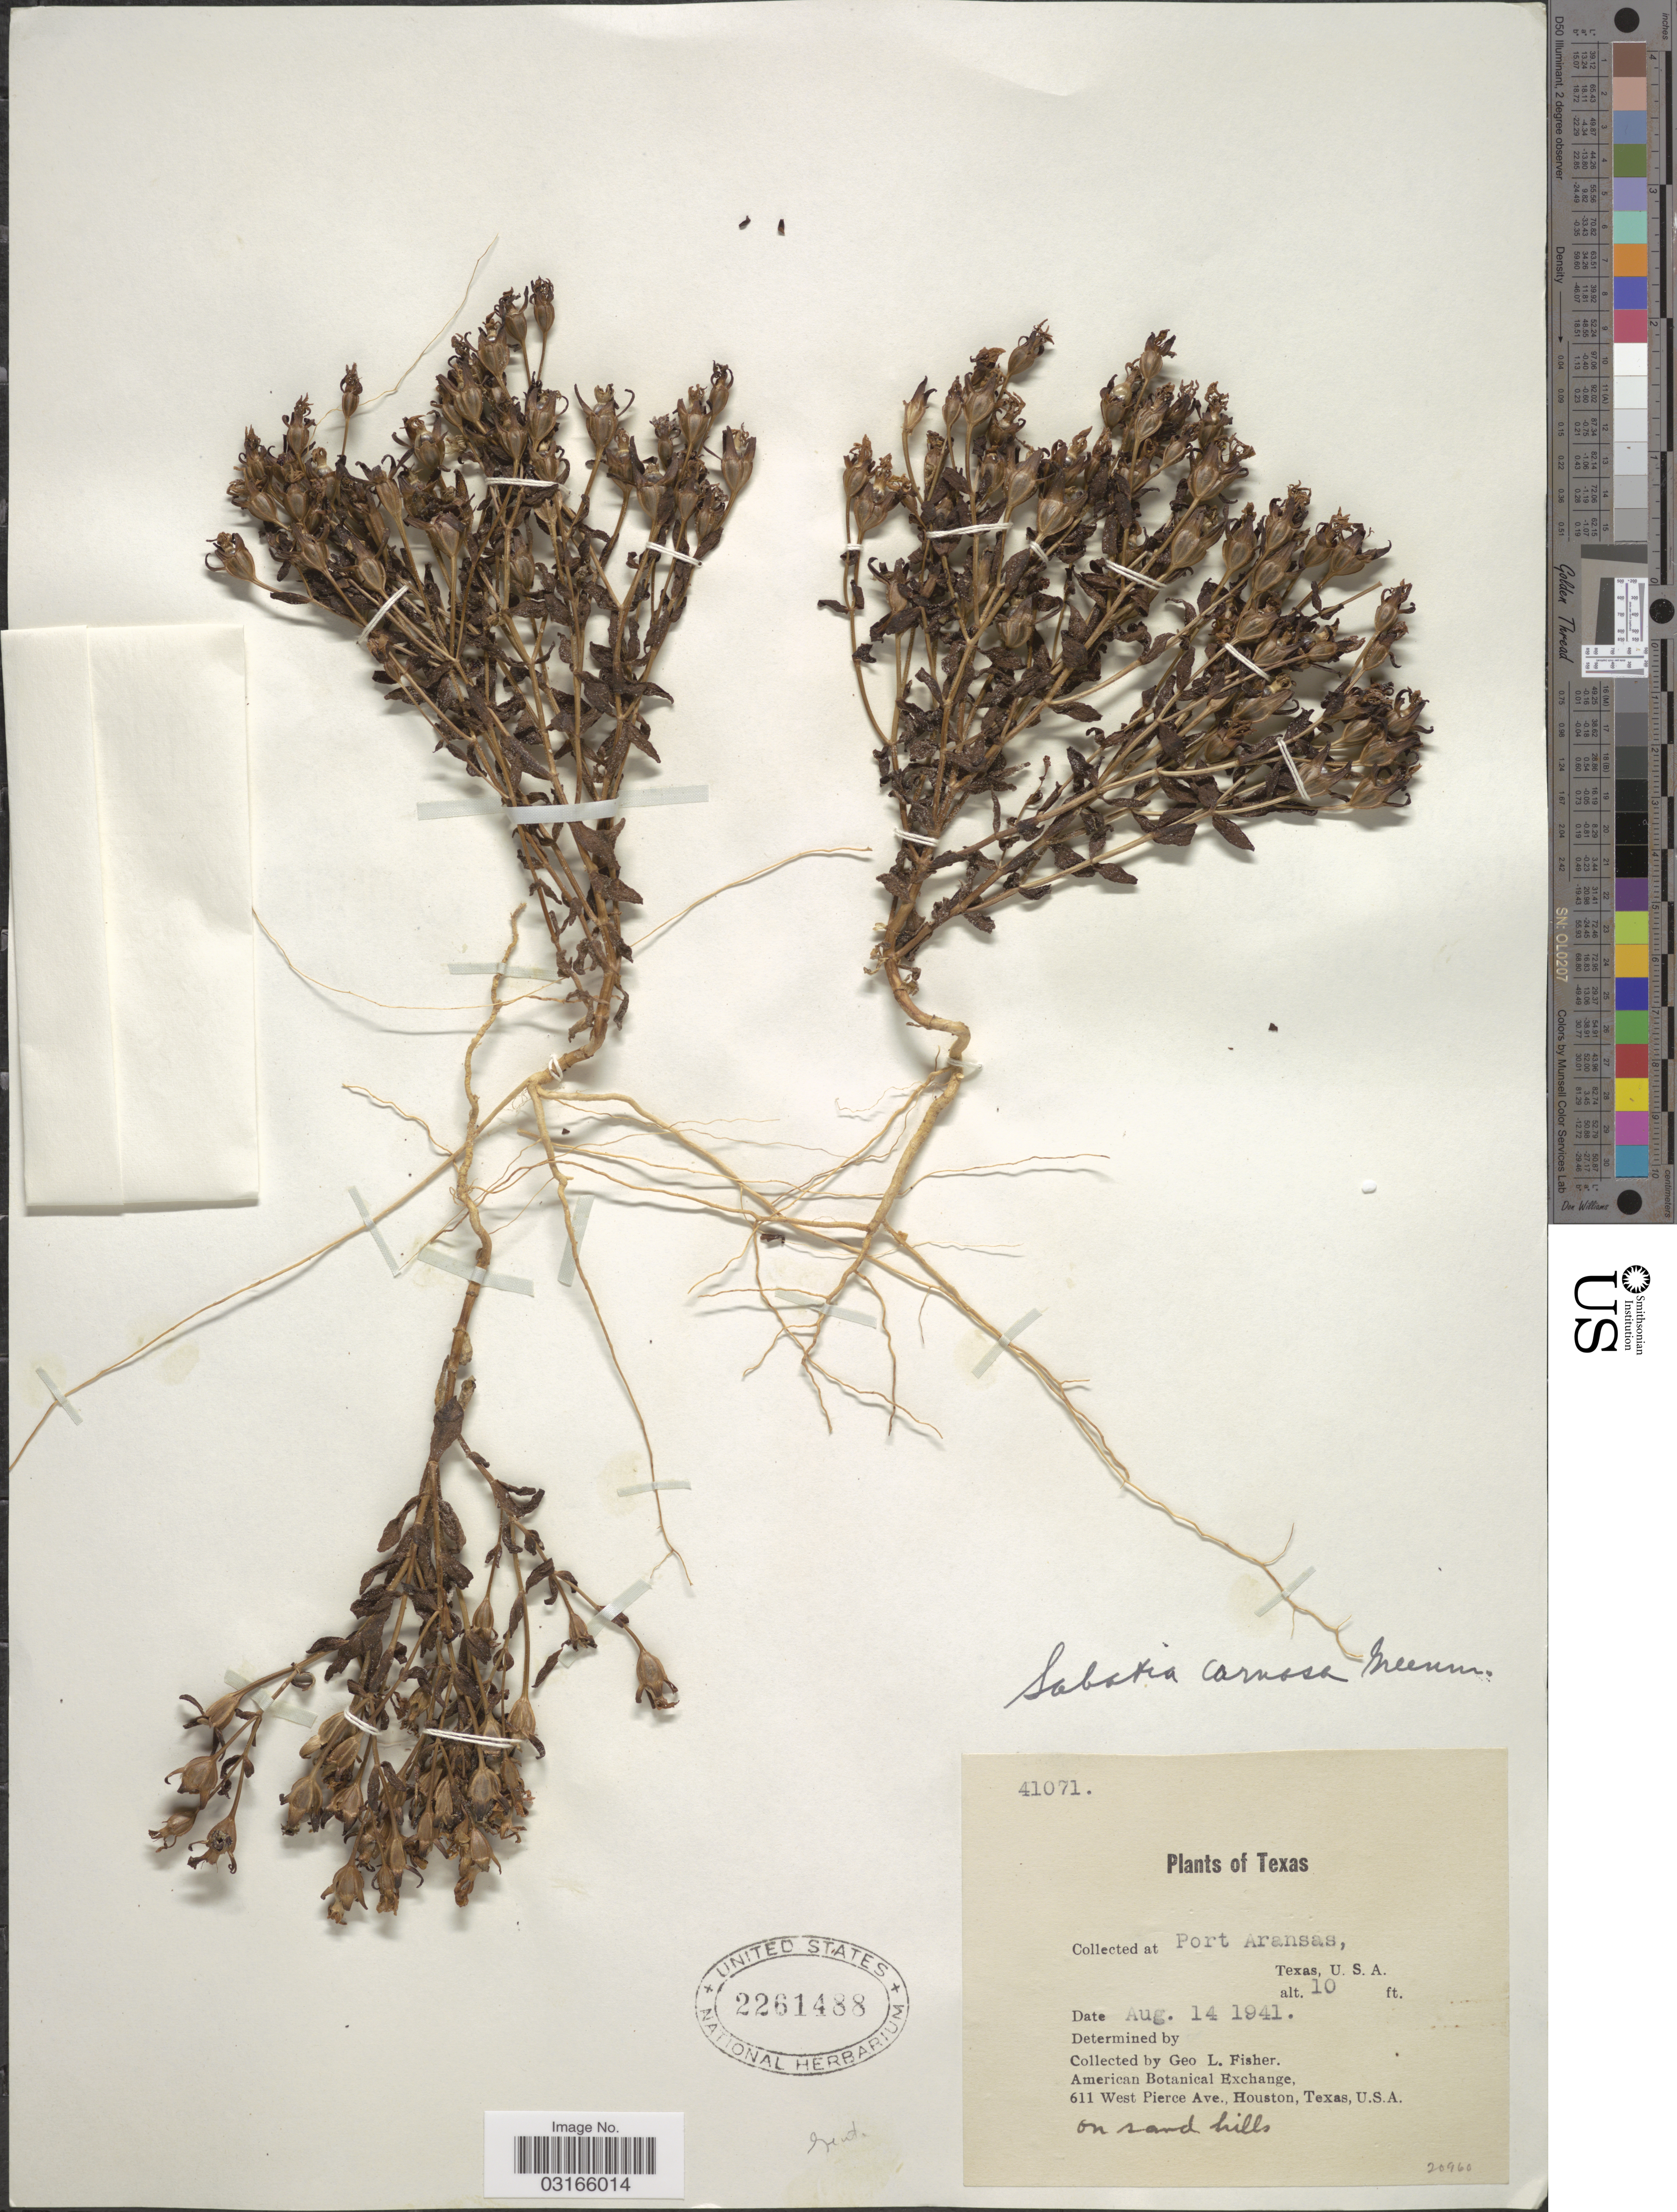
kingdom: Plantae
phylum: Tracheophyta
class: Magnoliopsida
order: Gentianales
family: Gentianaceae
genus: Sabatia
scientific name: Sabatia arenicola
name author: Greenm.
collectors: G. L. Fisher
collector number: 41071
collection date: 1941-08-14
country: United States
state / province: Texas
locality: Port Aransas, Texas, on sand hills.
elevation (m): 3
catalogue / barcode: US 2261488